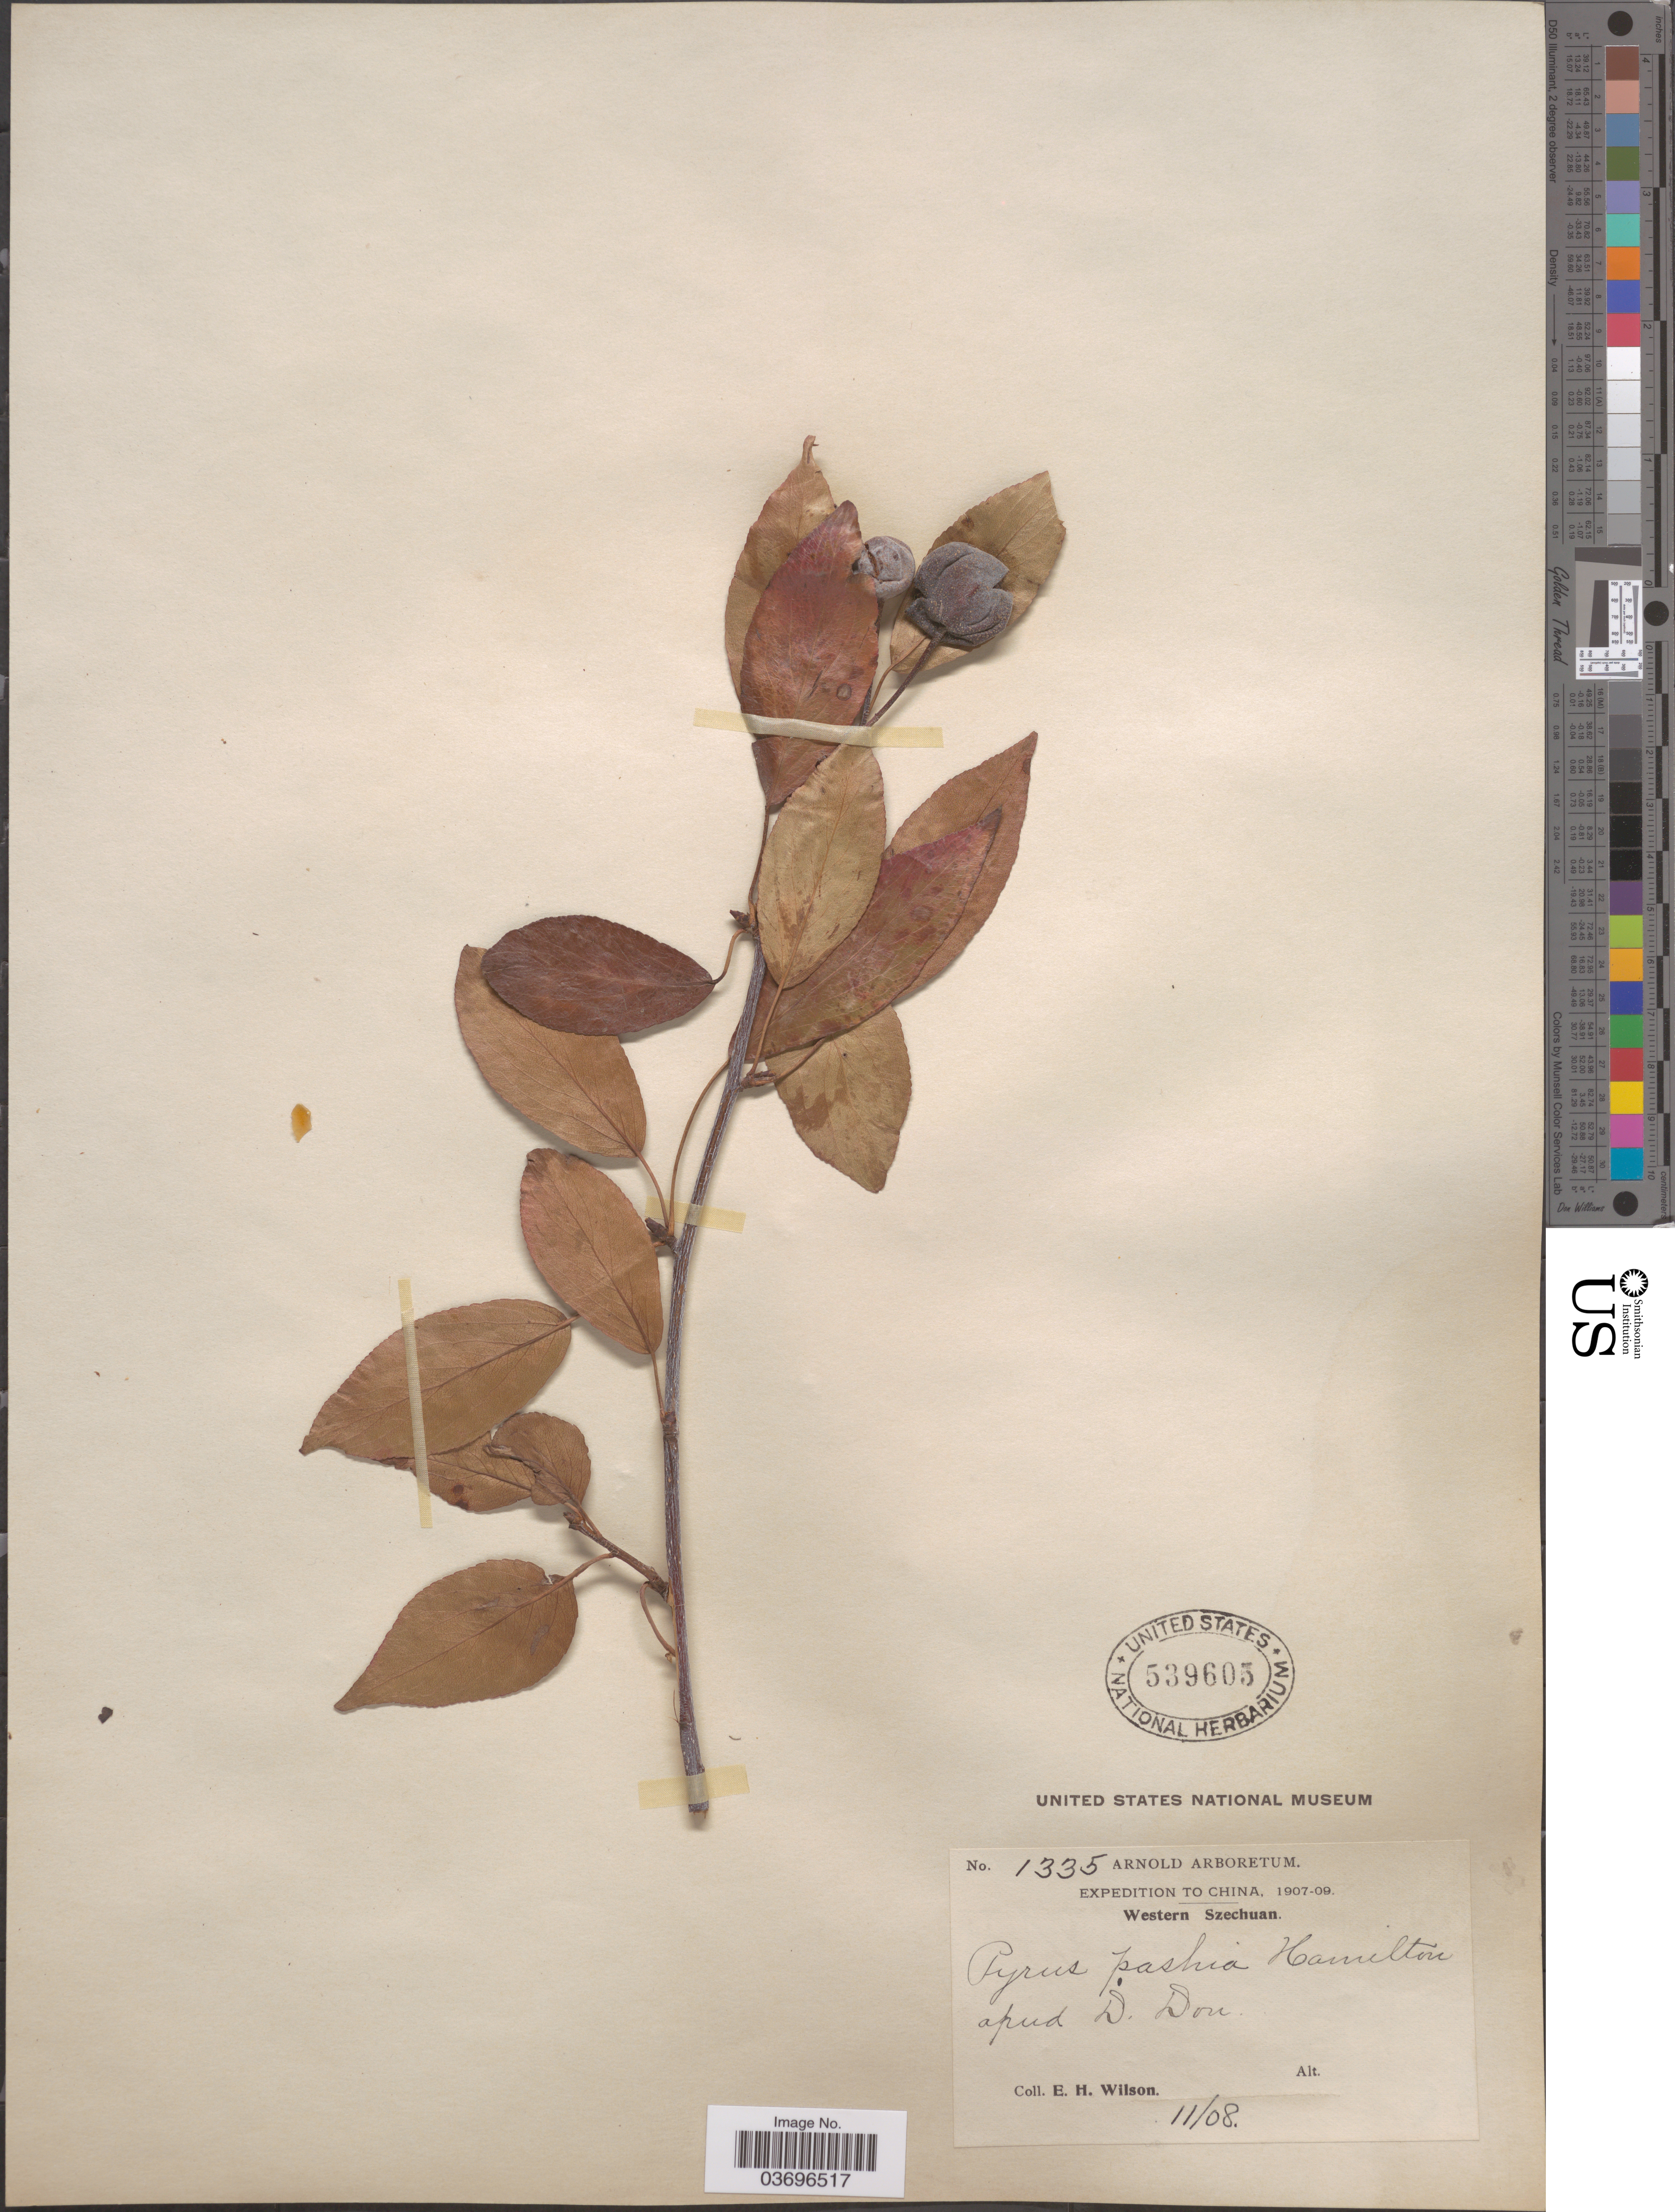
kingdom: Plantae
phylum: Tracheophyta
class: Magnoliopsida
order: Rosales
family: Rosaceae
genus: Pyrus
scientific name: Pyrus pashia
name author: Buch.-Ham. ex D. Don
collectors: E. Wilson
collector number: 1335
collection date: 1908-11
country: China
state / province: Sichuan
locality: Western Szechuan.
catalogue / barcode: US 539605